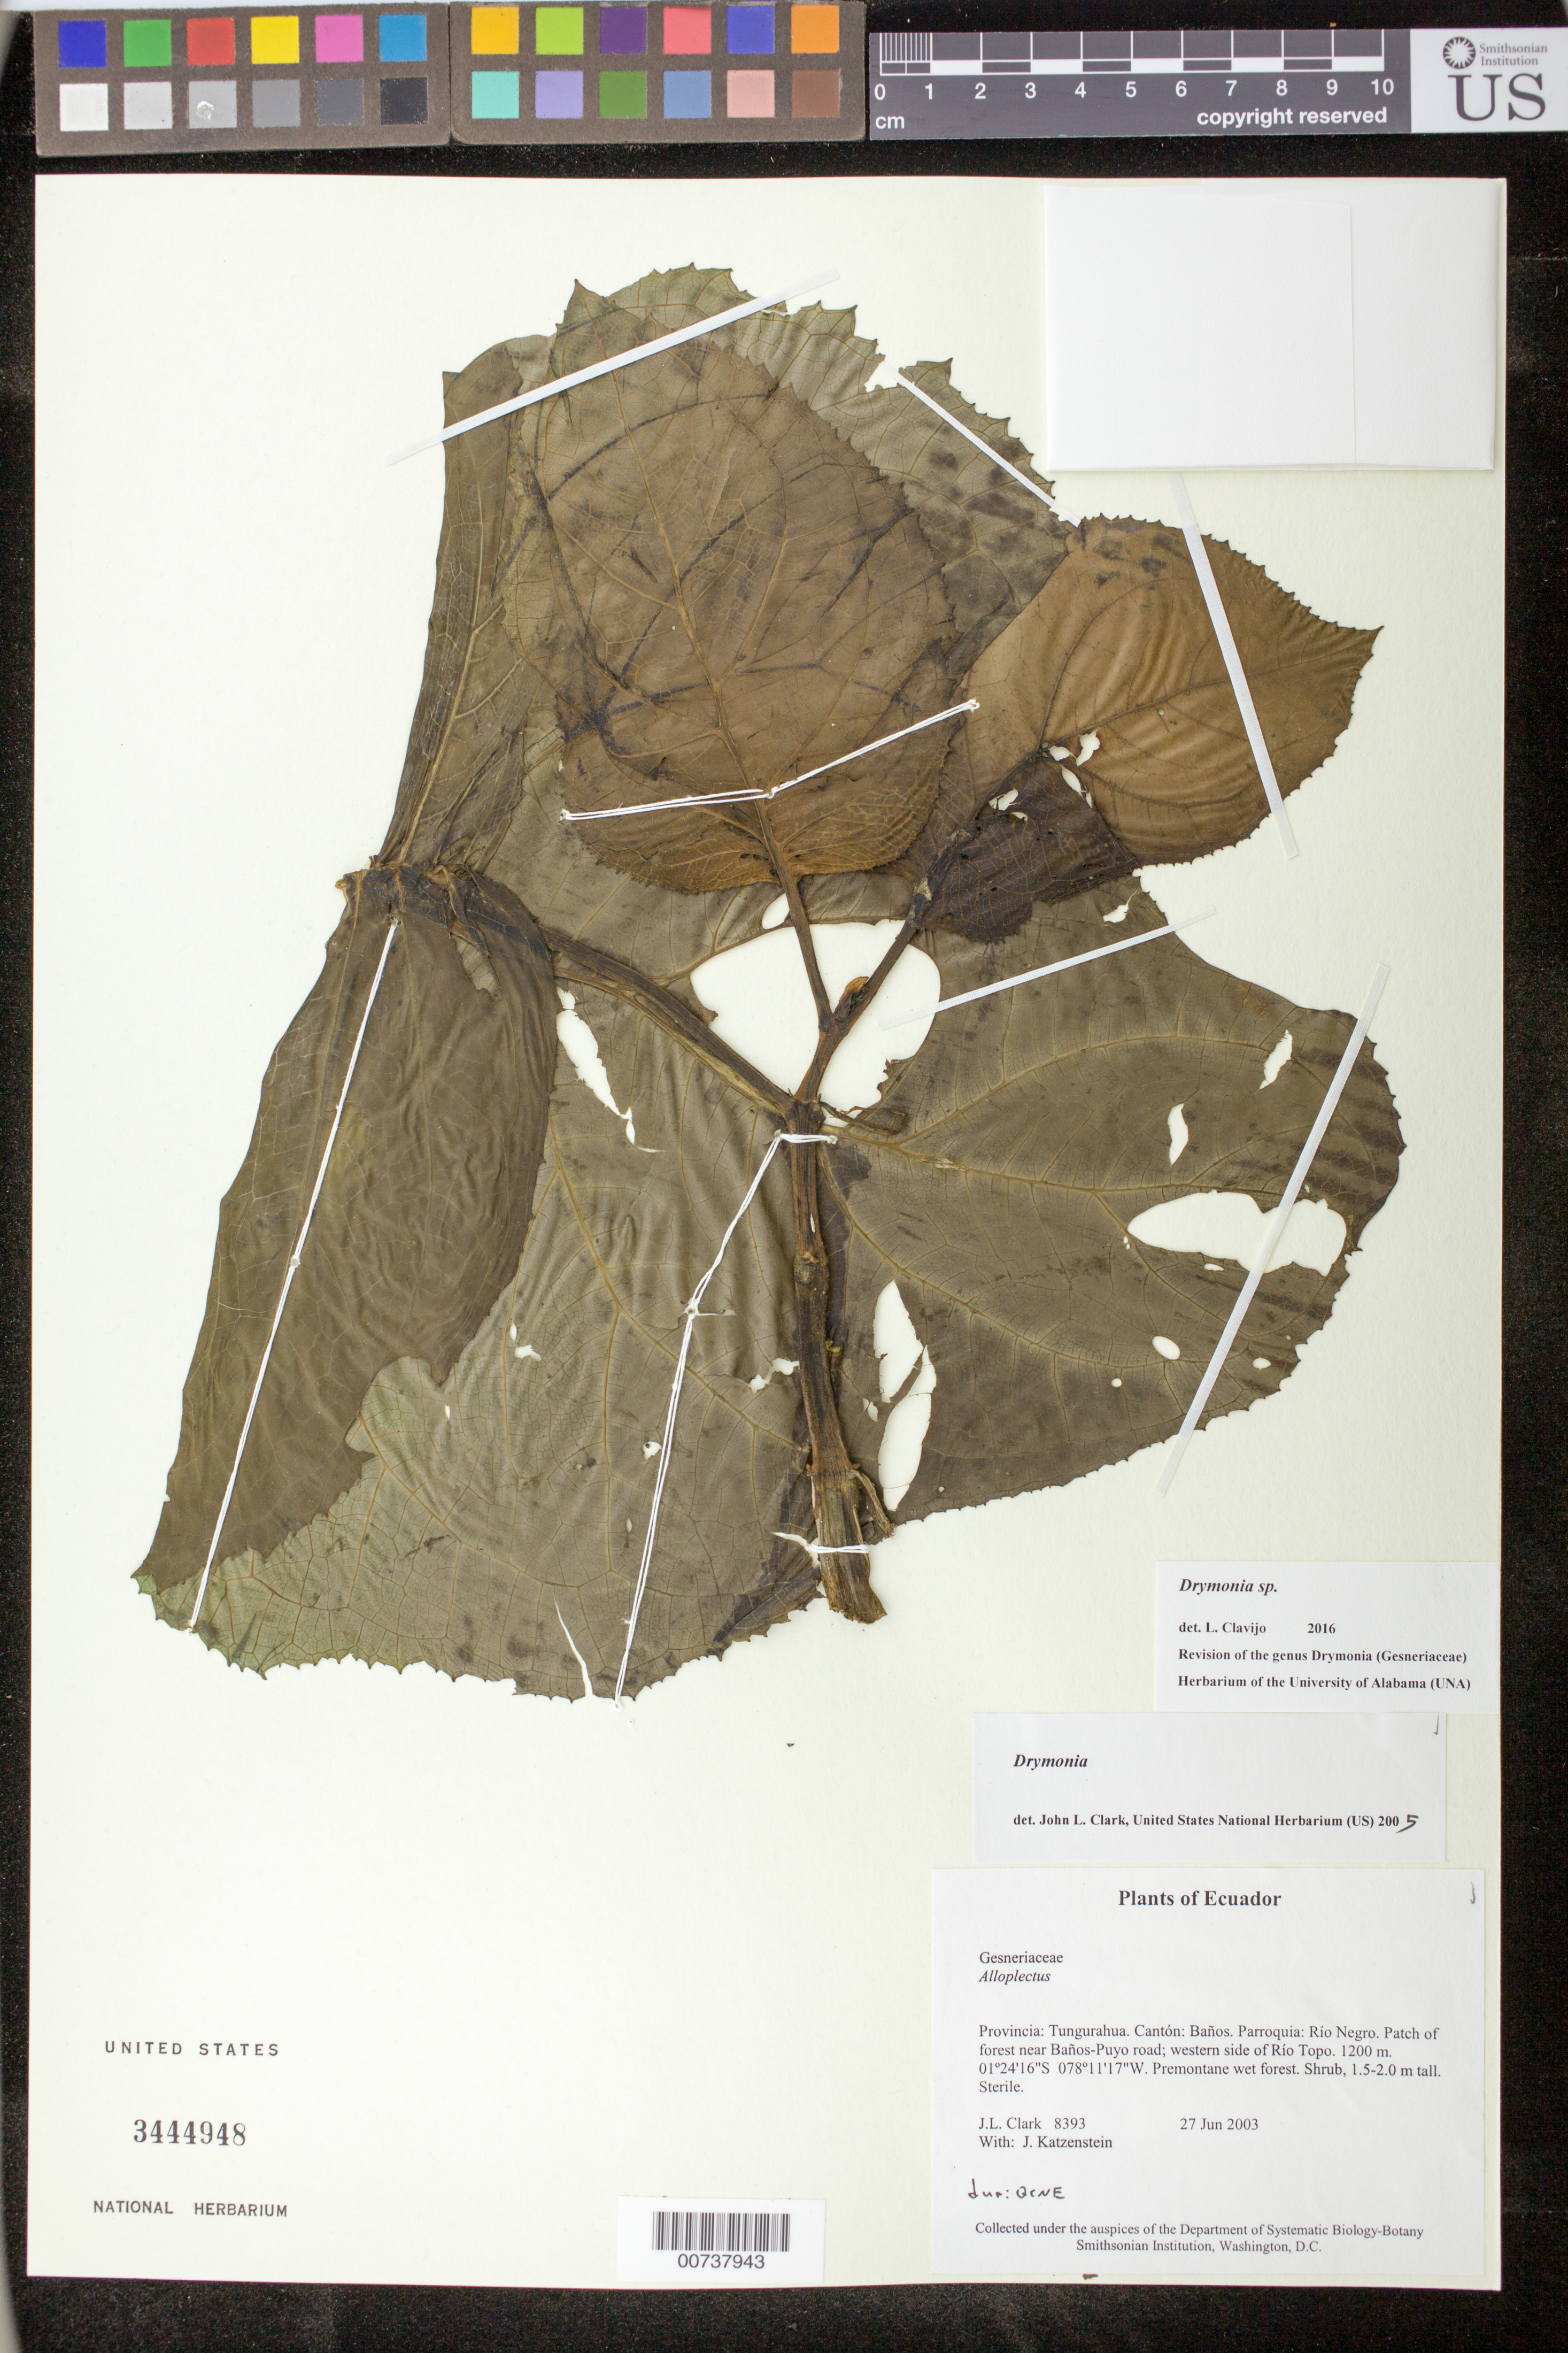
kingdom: Plantae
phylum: Tracheophyta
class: Magnoliopsida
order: Lamiales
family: Gesneriaceae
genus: Drymonia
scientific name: Drymonia sp.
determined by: Clark, J. L., (SEL), The Marie Selby Botanical Garden (UNITED STATES)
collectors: J. L. Clark & J. Katzenstein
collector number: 8393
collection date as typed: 27 Jun 2003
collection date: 2003-06-27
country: Ecuador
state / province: Tungurahua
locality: Baños. Parroquia: Río Negro. Patch of forest near Baños-Puyo road; western side of Río Topo.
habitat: Premontane wet forest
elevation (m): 1200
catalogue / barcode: US 3444948